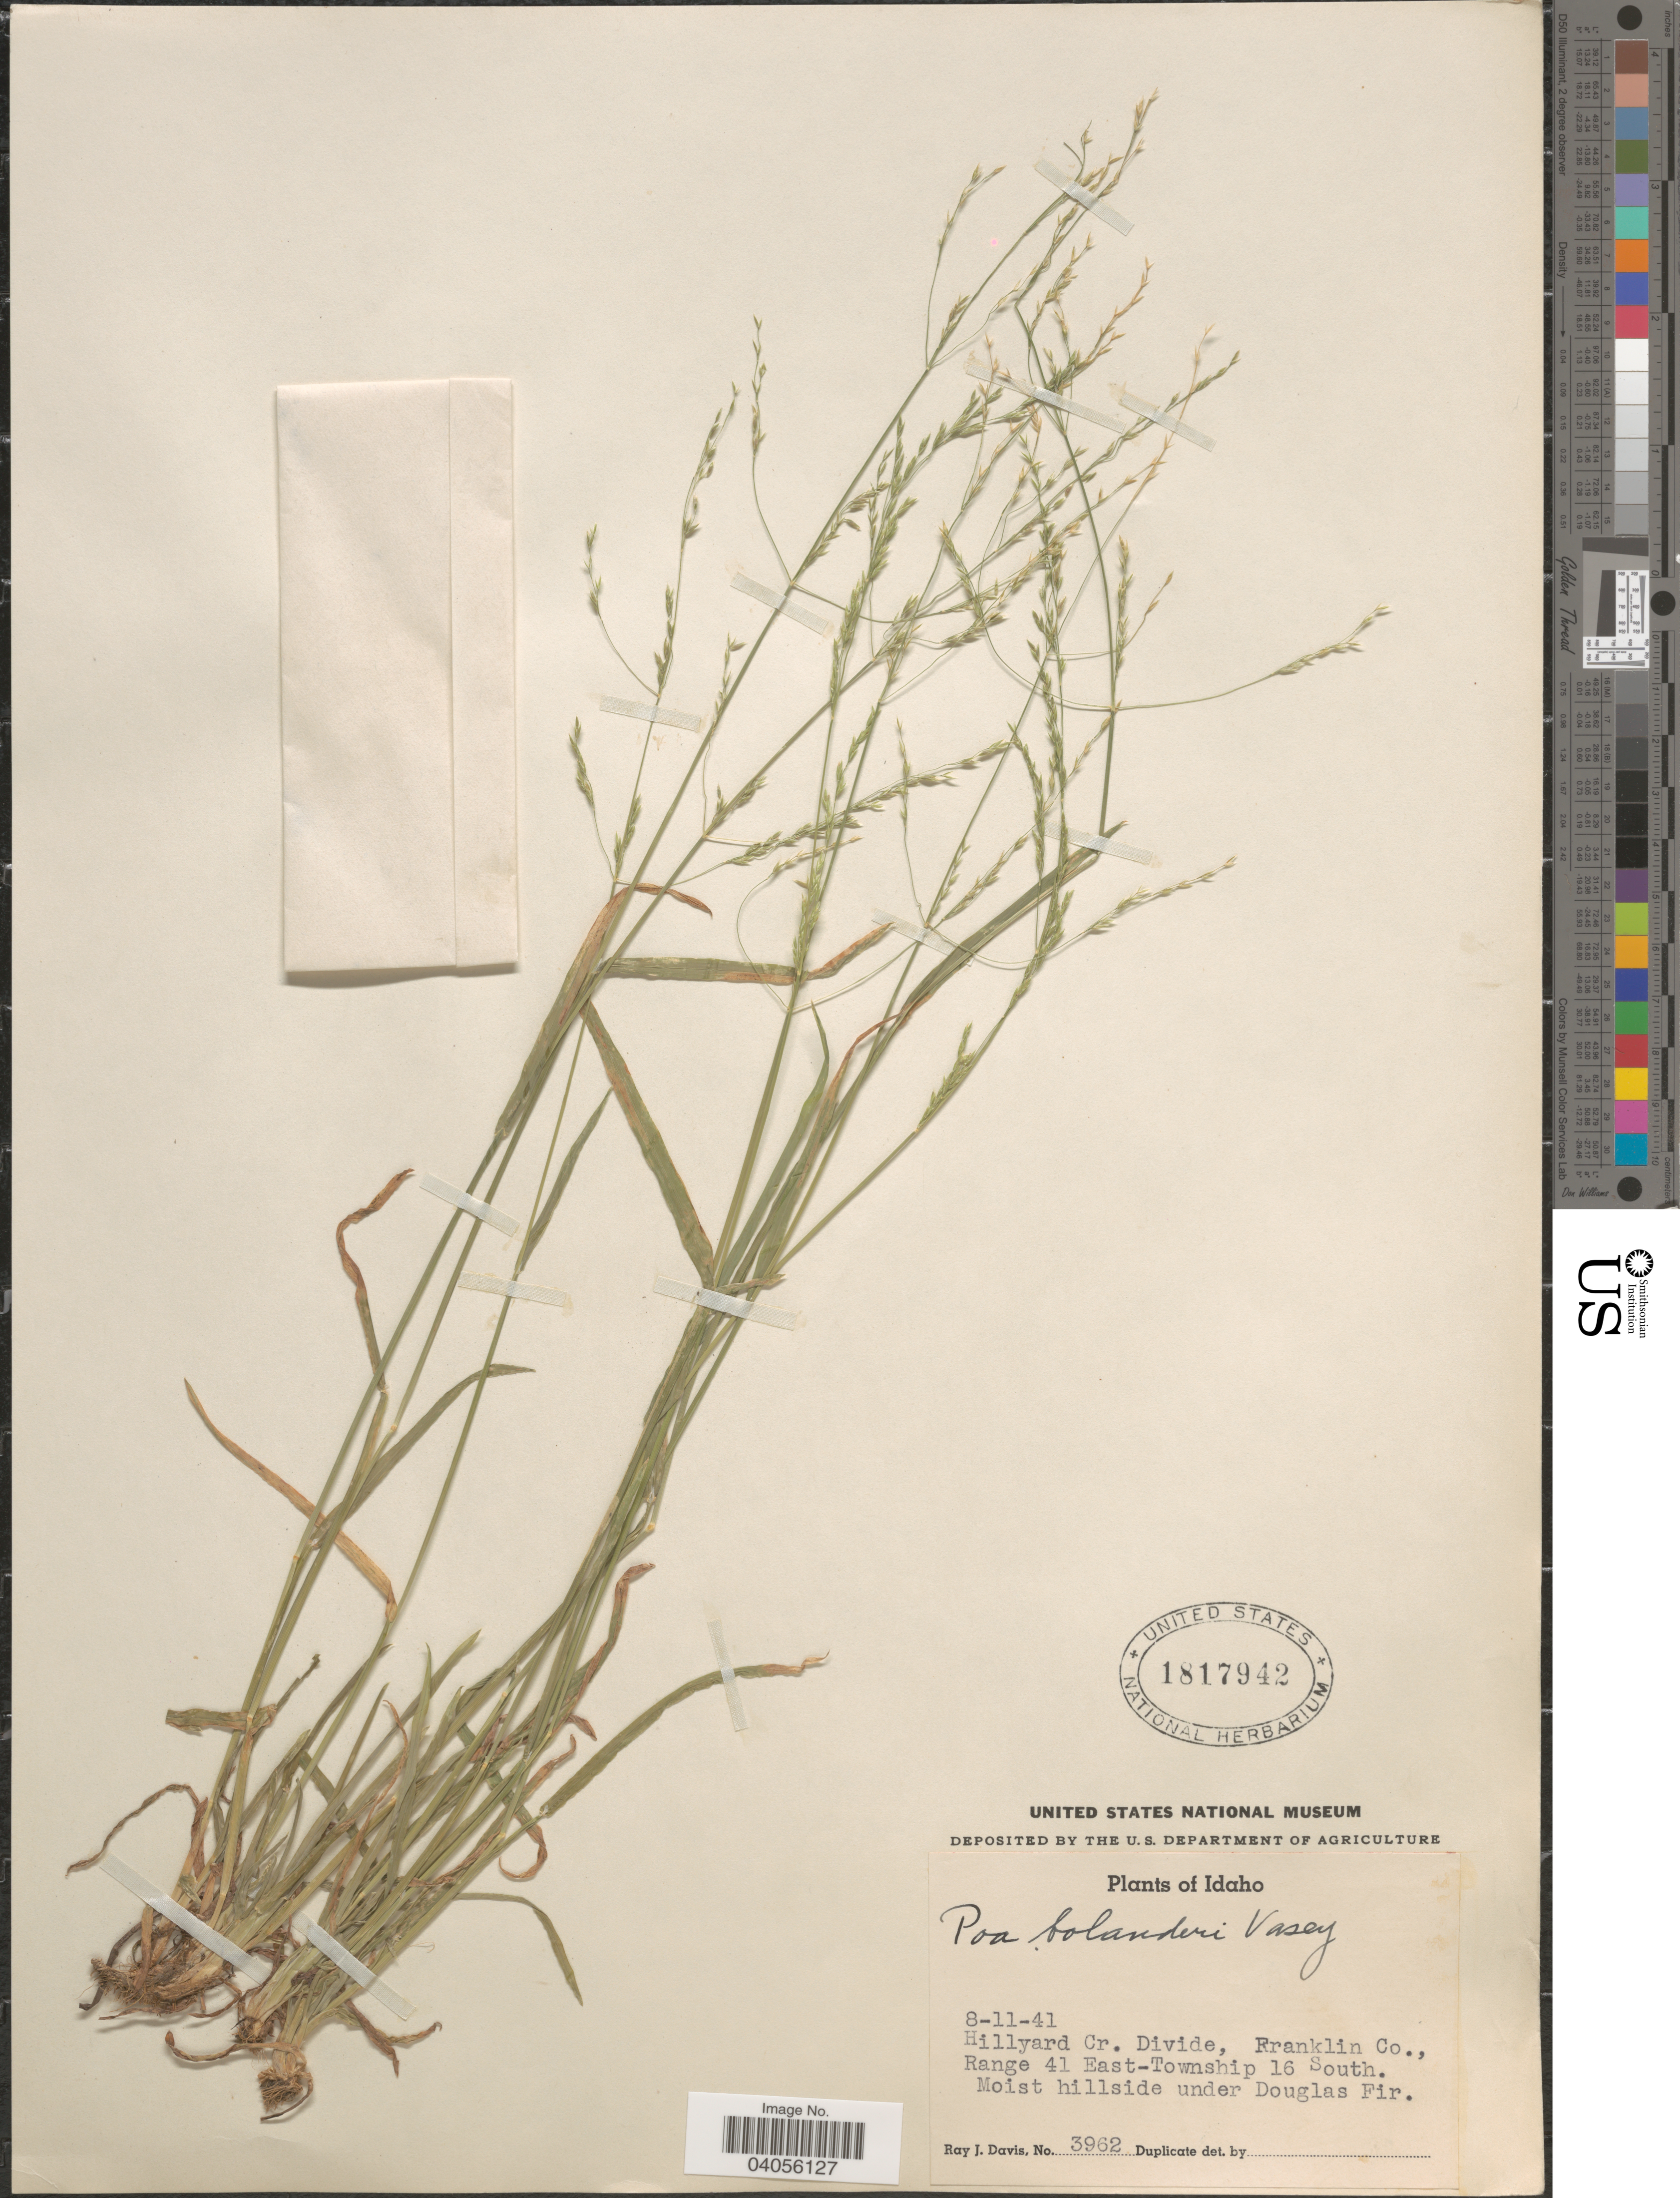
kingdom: Plantae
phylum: Tracheophyta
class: Liliopsida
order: Poales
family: Poaceae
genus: Poa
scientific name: Poa bolanderi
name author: Vasey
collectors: R. Davis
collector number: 3962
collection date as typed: Transcribed d/m/y: 11/8/41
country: United States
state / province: Idaho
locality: Hillyard Cr. Divide, Franklin Co., Range 41 East-Township 16 South. Moist hillside under Douglas Fir.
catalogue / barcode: US 1817942